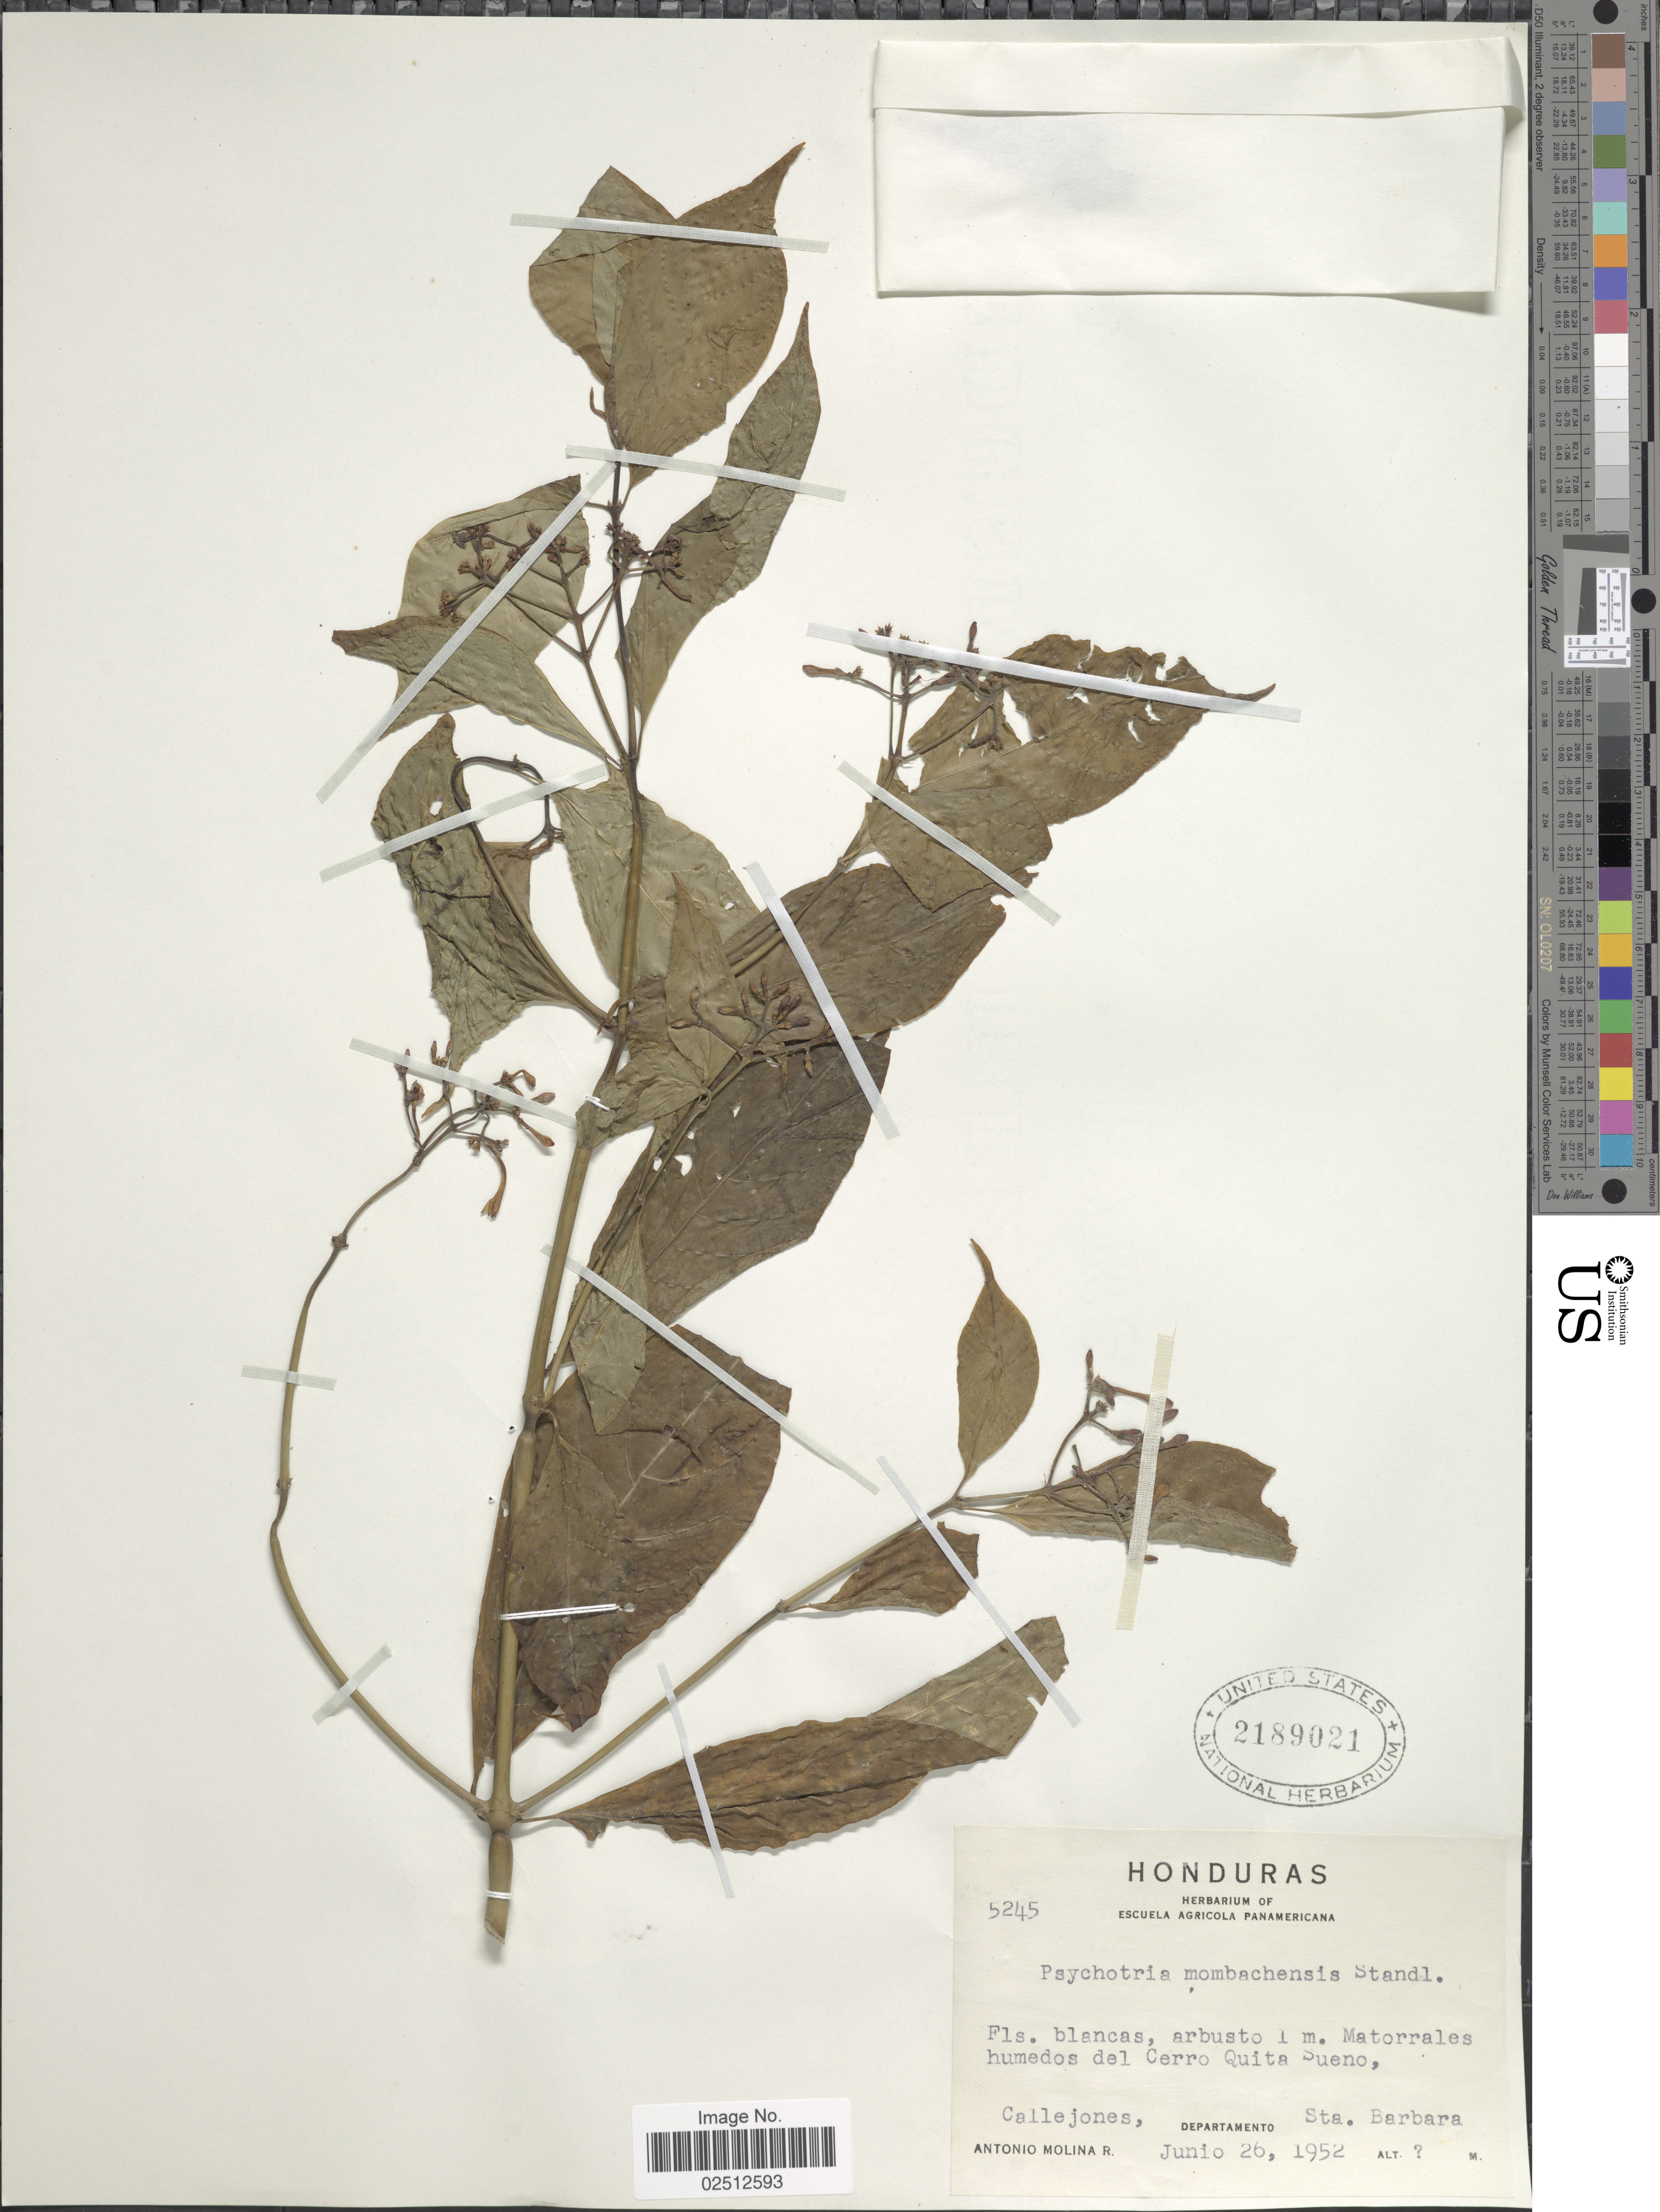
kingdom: Plantae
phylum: Tracheophyta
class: Magnoliopsida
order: Gentianales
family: Rubiaceae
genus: Psychotria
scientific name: Psychotria mombachensis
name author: Standl.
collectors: A. Molina R.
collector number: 5245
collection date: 1952-06-26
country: Honduras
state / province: Santa Bárbara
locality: Matorrales humedos del Cerro Quita Sueno, Callejones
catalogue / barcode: US 2189021